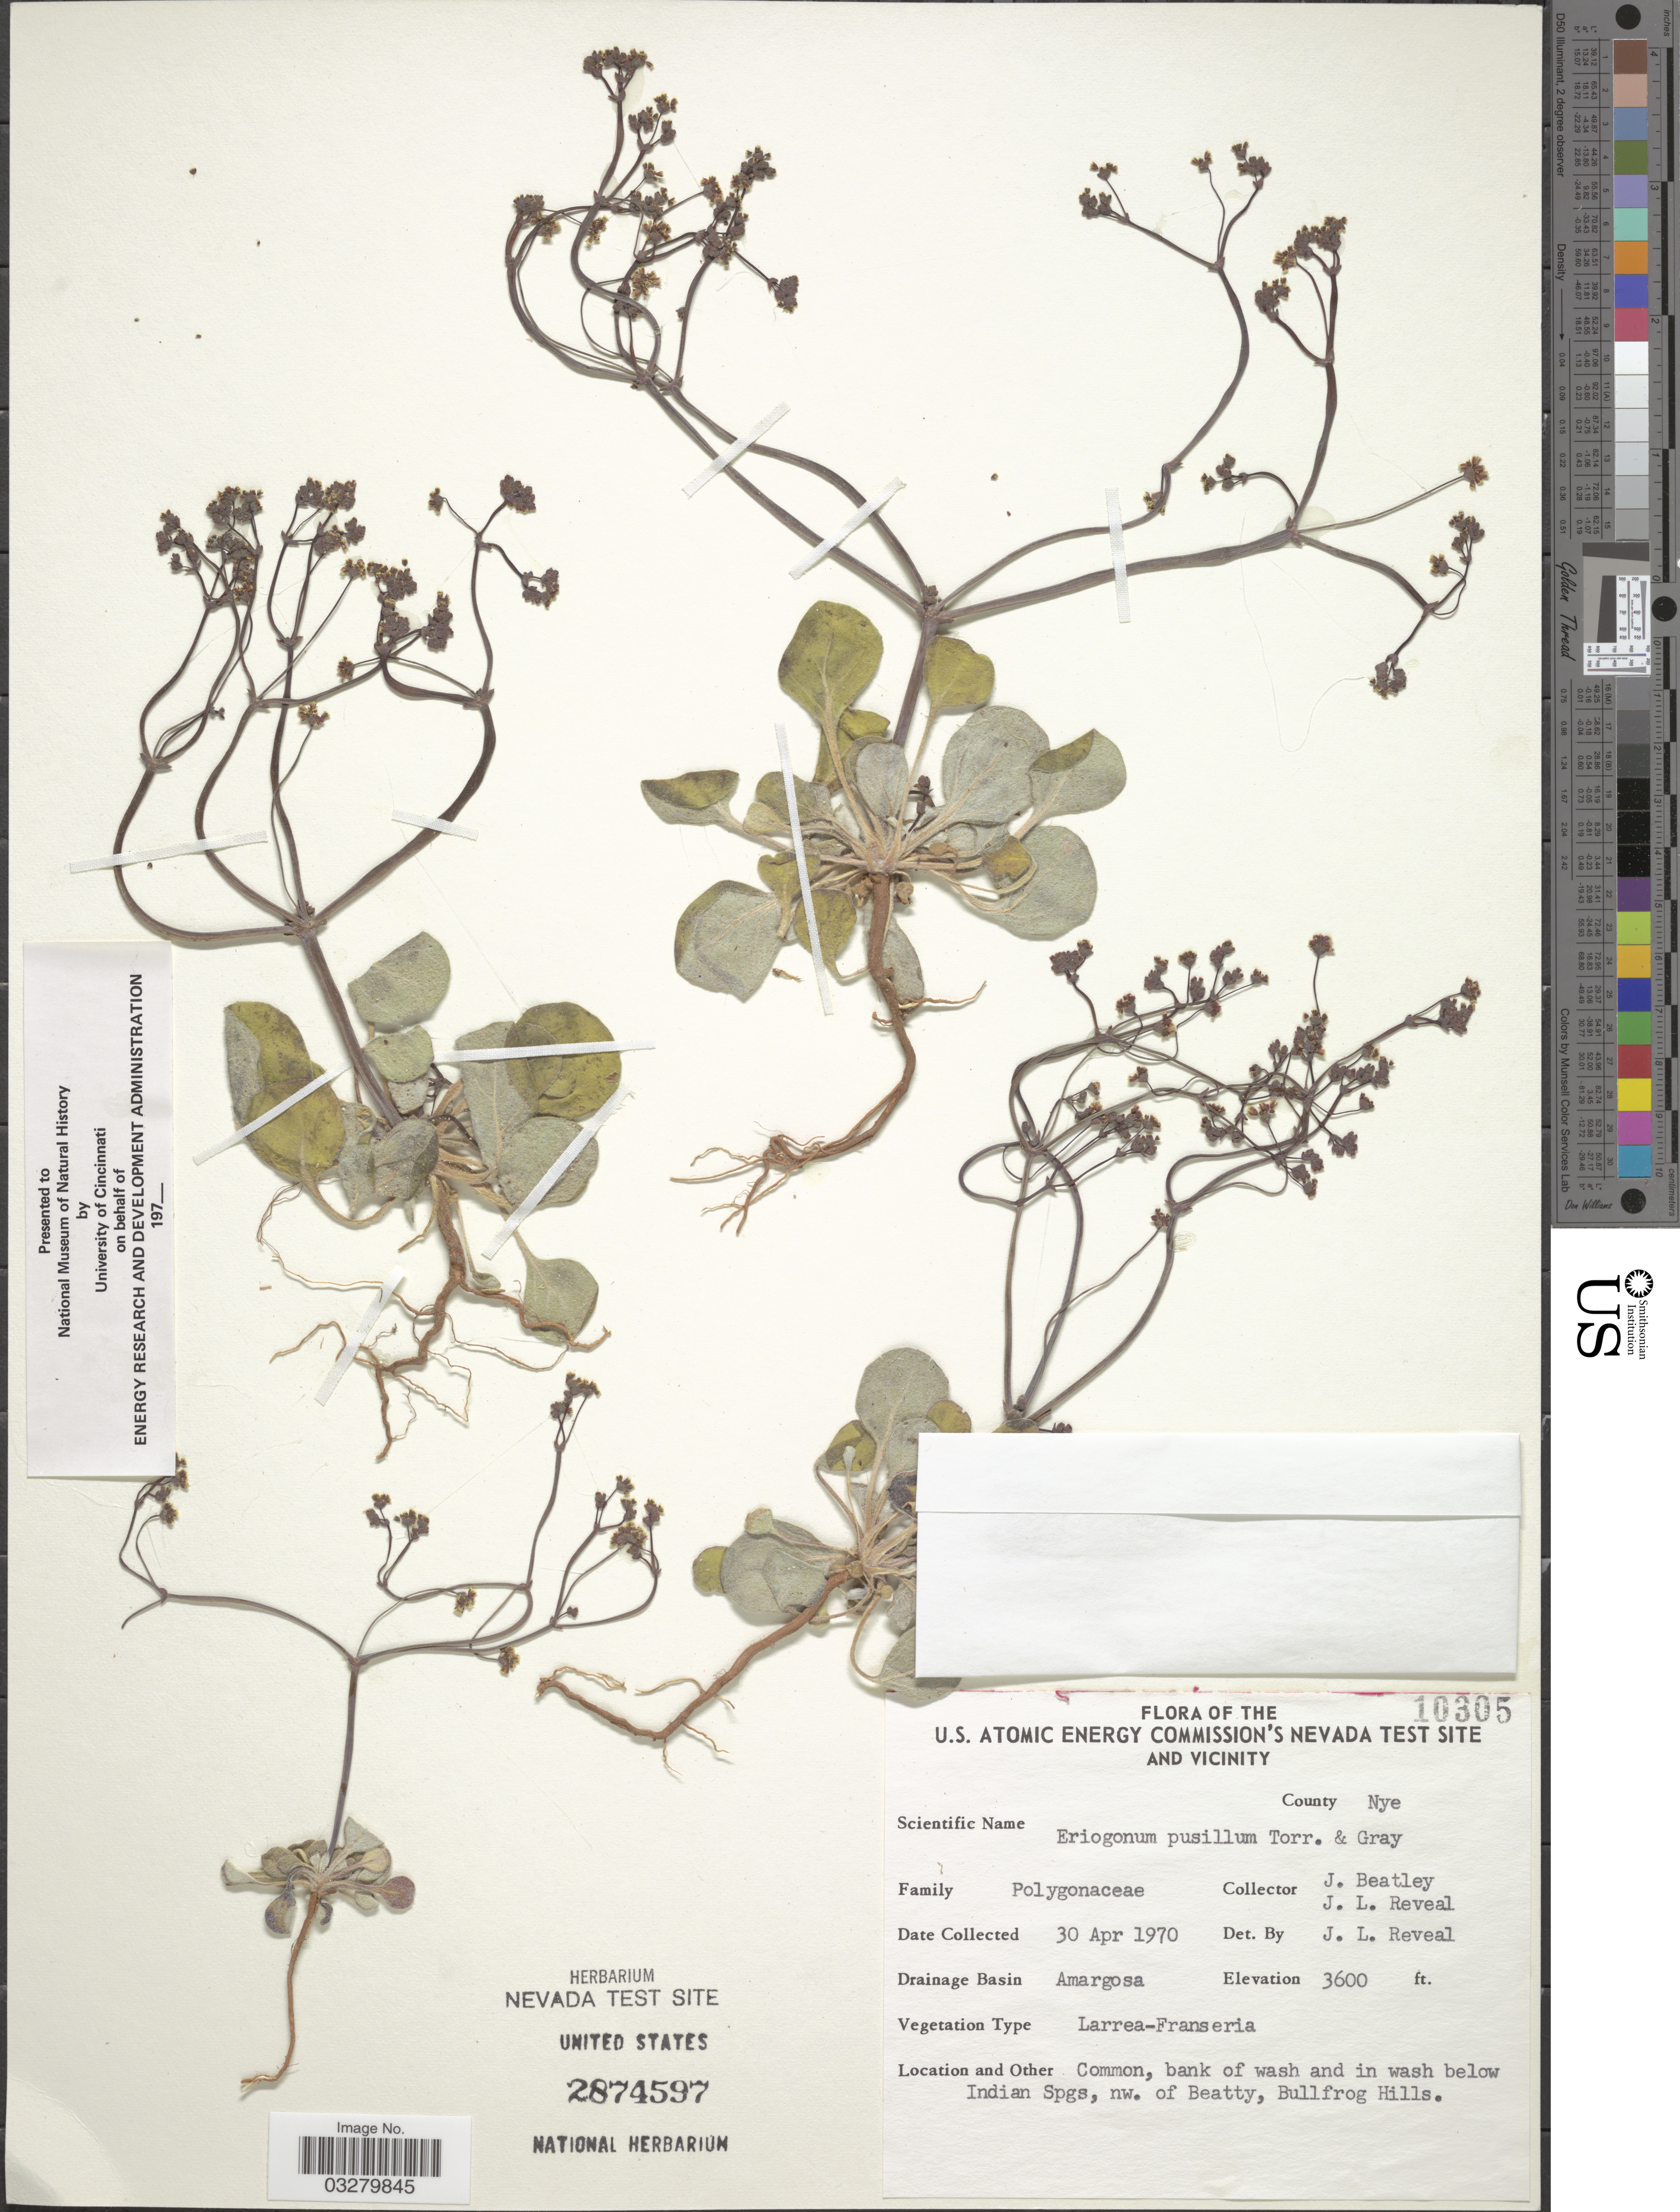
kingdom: Plantae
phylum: Tracheophyta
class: Magnoliopsida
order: Caryophyllales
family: Polygonaceae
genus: Eriogonum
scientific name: Eriogonum pusillum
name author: Torr. & A. Gray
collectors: J. C. Beatley & J. L. Reveal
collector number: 10305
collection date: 1970-04-30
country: United States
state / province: Nevada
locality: U.S. Atomic Energy Commission's Nevada Test Site and Vicinity. County Nye. Drainage Basin Amargosa. Bank of wash and in wash below Indian Spgs, nw. of Beatty, Bullfrog Hills.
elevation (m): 1097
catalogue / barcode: US 2874597